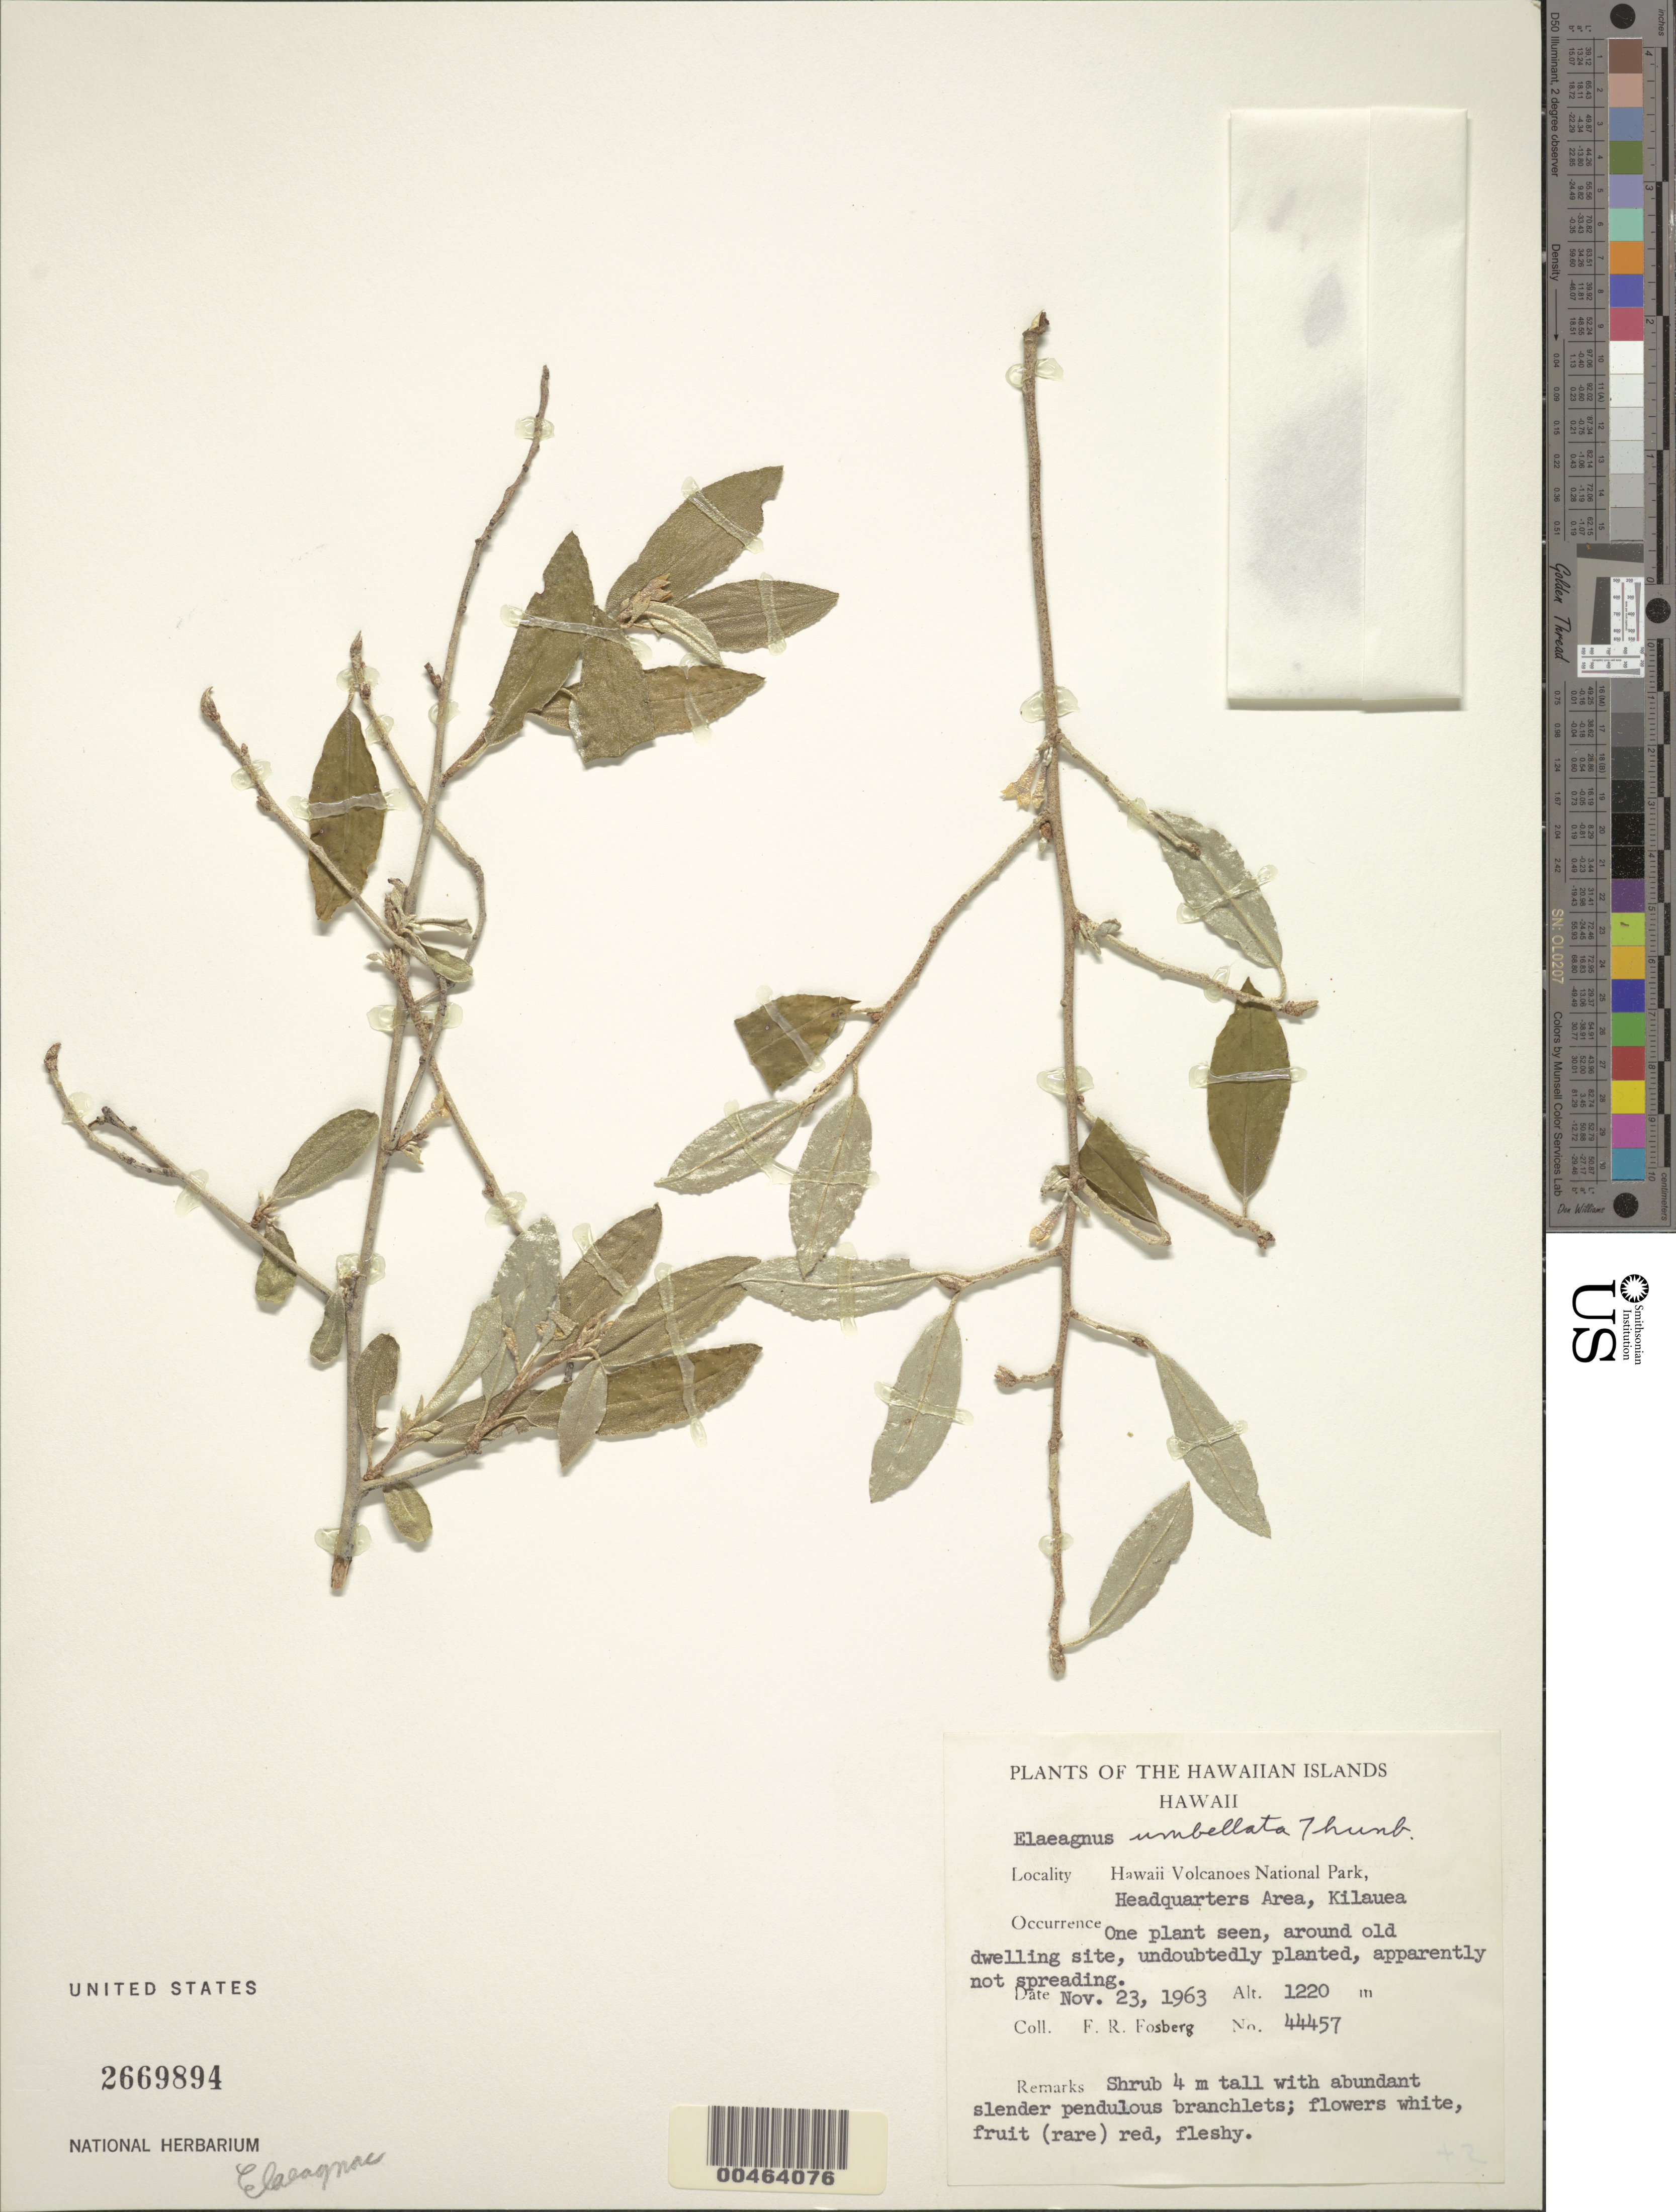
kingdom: Plantae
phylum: Tracheophyta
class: Magnoliopsida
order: Rosales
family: Elaeagnaceae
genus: Elaeagnus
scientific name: Elaeagnus umbellata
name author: Thunb.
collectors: F. R. Fosberg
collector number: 44457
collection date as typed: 23 Nov 1963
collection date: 1963-11-23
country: United States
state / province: Hawaii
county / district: Hawaii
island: Hawaii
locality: Hawaii Volcanoes National Park, Headquarters Area, Kilauea.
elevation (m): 1220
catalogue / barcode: US 2669894